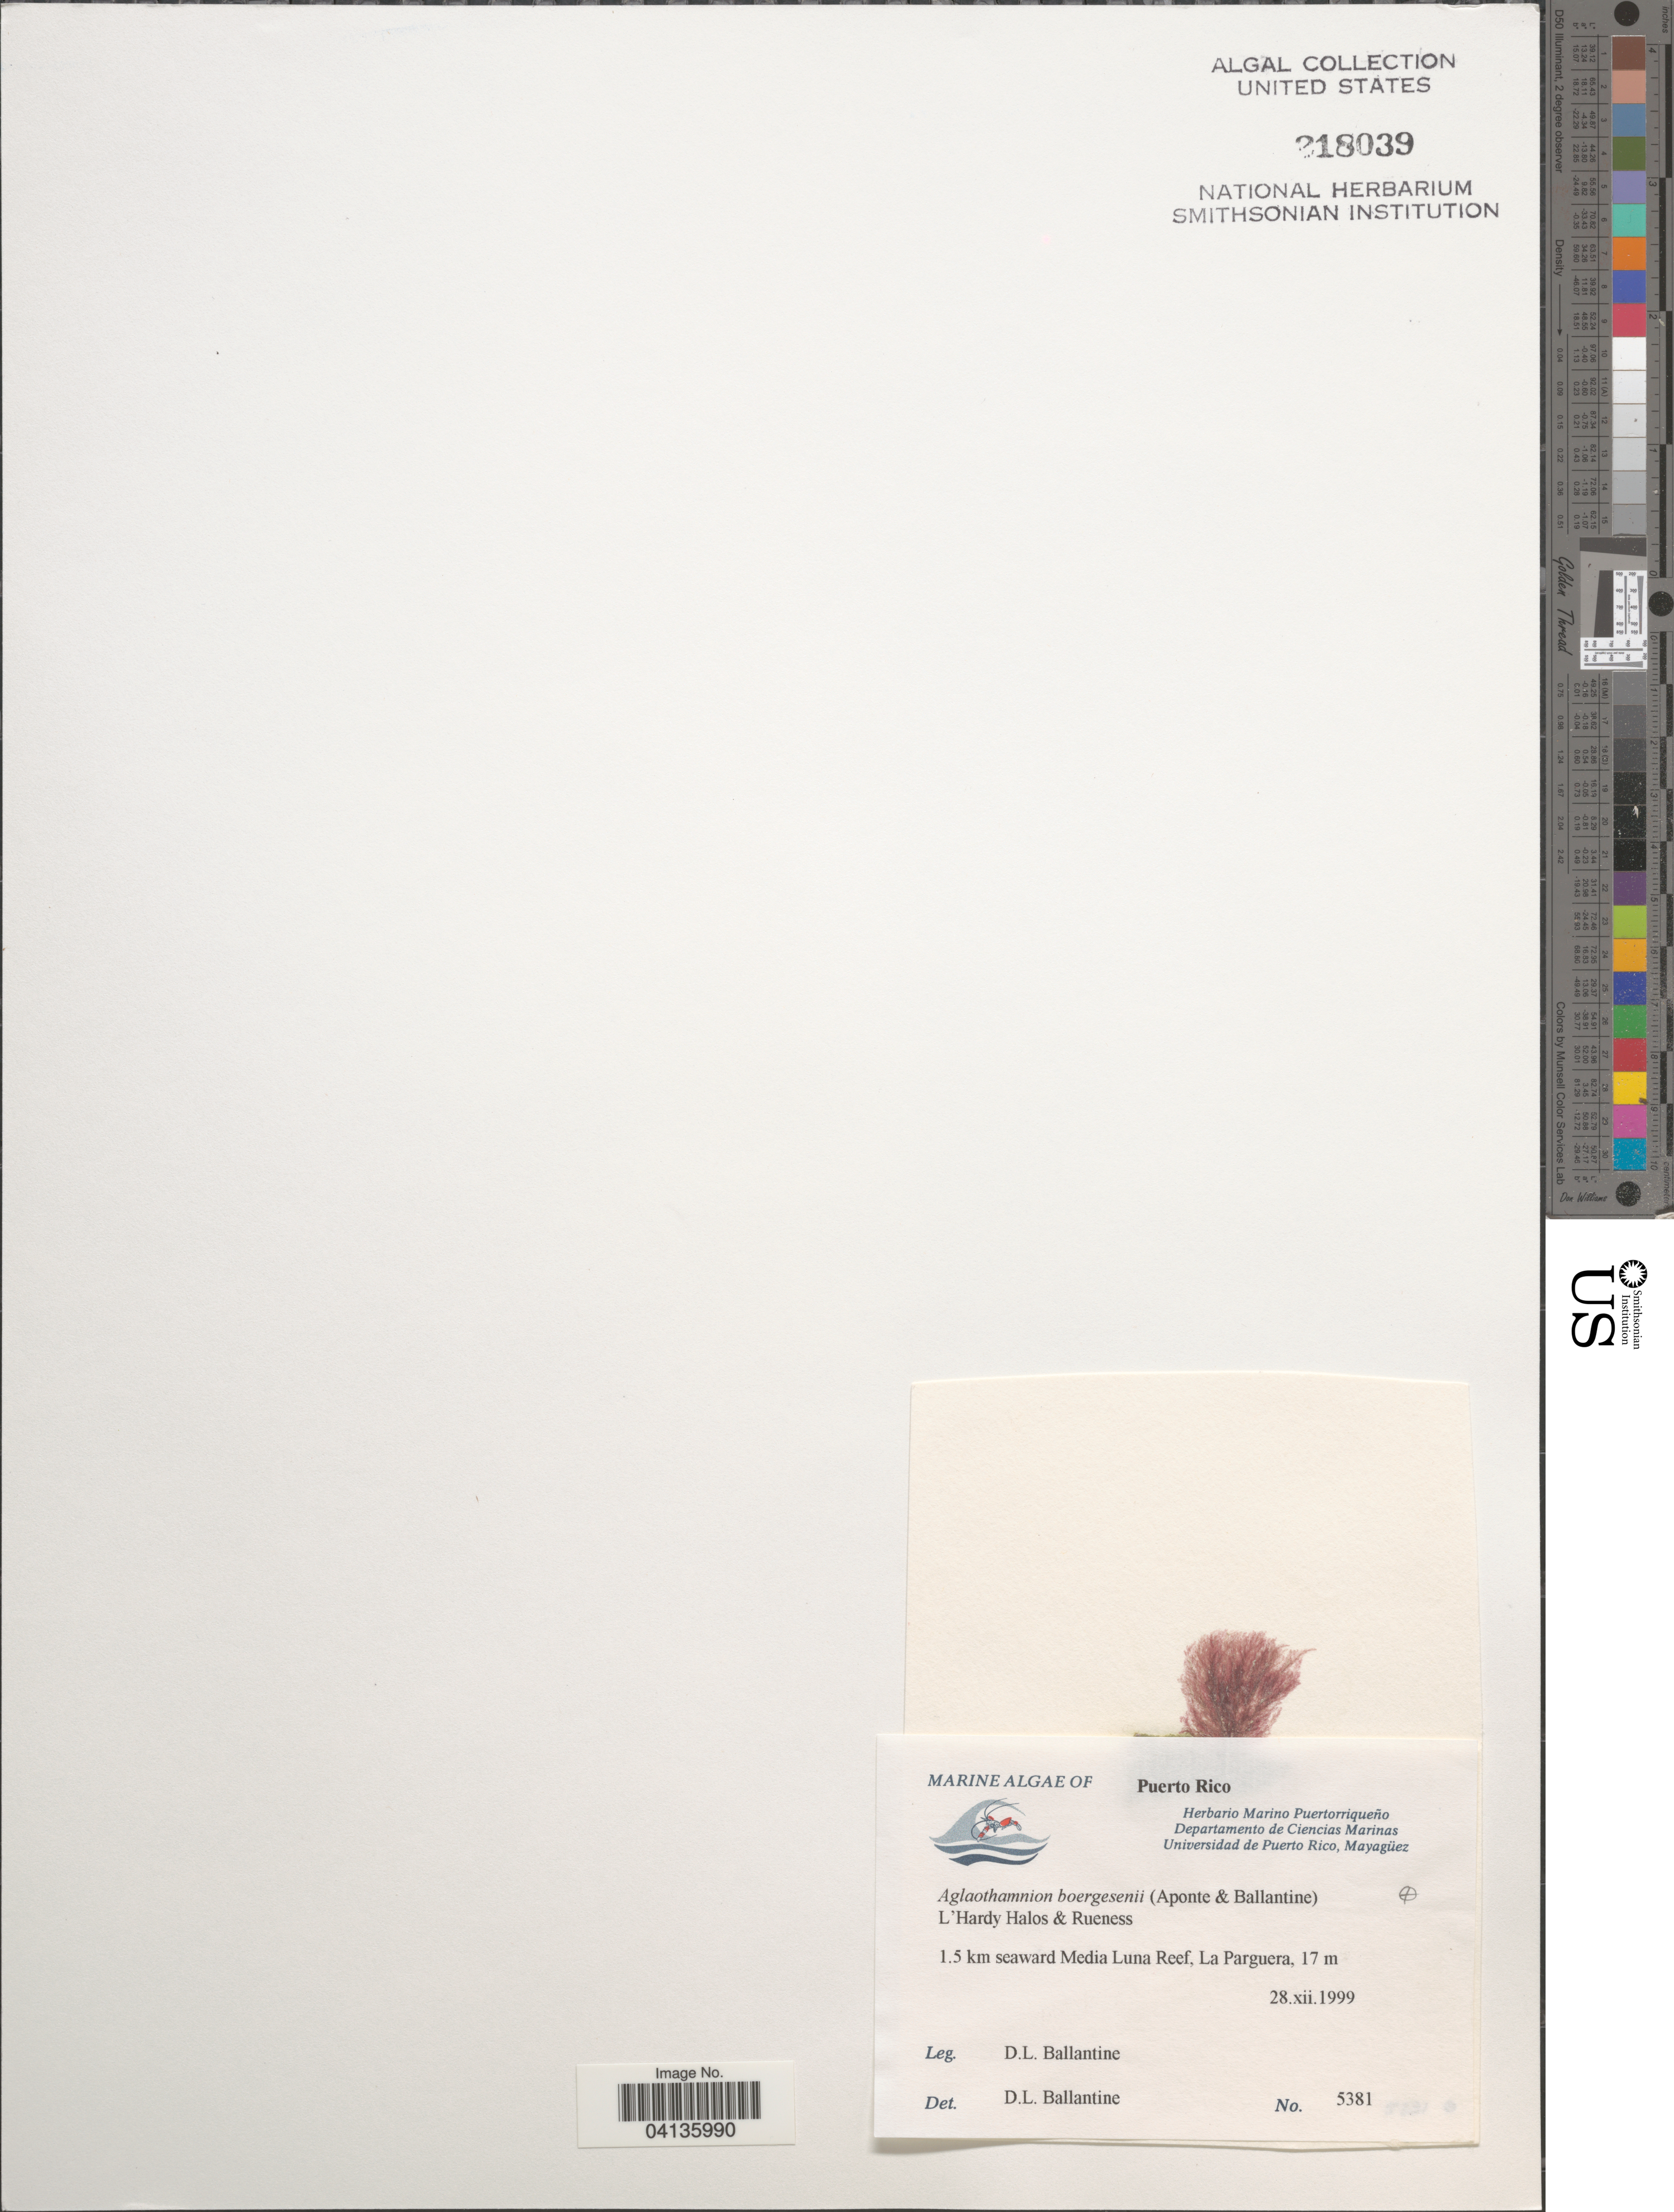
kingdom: Plantae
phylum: Rhodophyta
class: Florideophyceae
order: Ceramiales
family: Callithamniaceae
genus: Aglaothamnion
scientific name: Aglaothamnion boergesenii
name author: L'Hardi-Halos & Rueness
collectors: D.L. Ballantine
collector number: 5381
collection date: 1999-12-28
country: Puerto Rico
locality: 1.5 km seaward Media Luna Reef, La Parguera.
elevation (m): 17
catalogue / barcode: US 218039